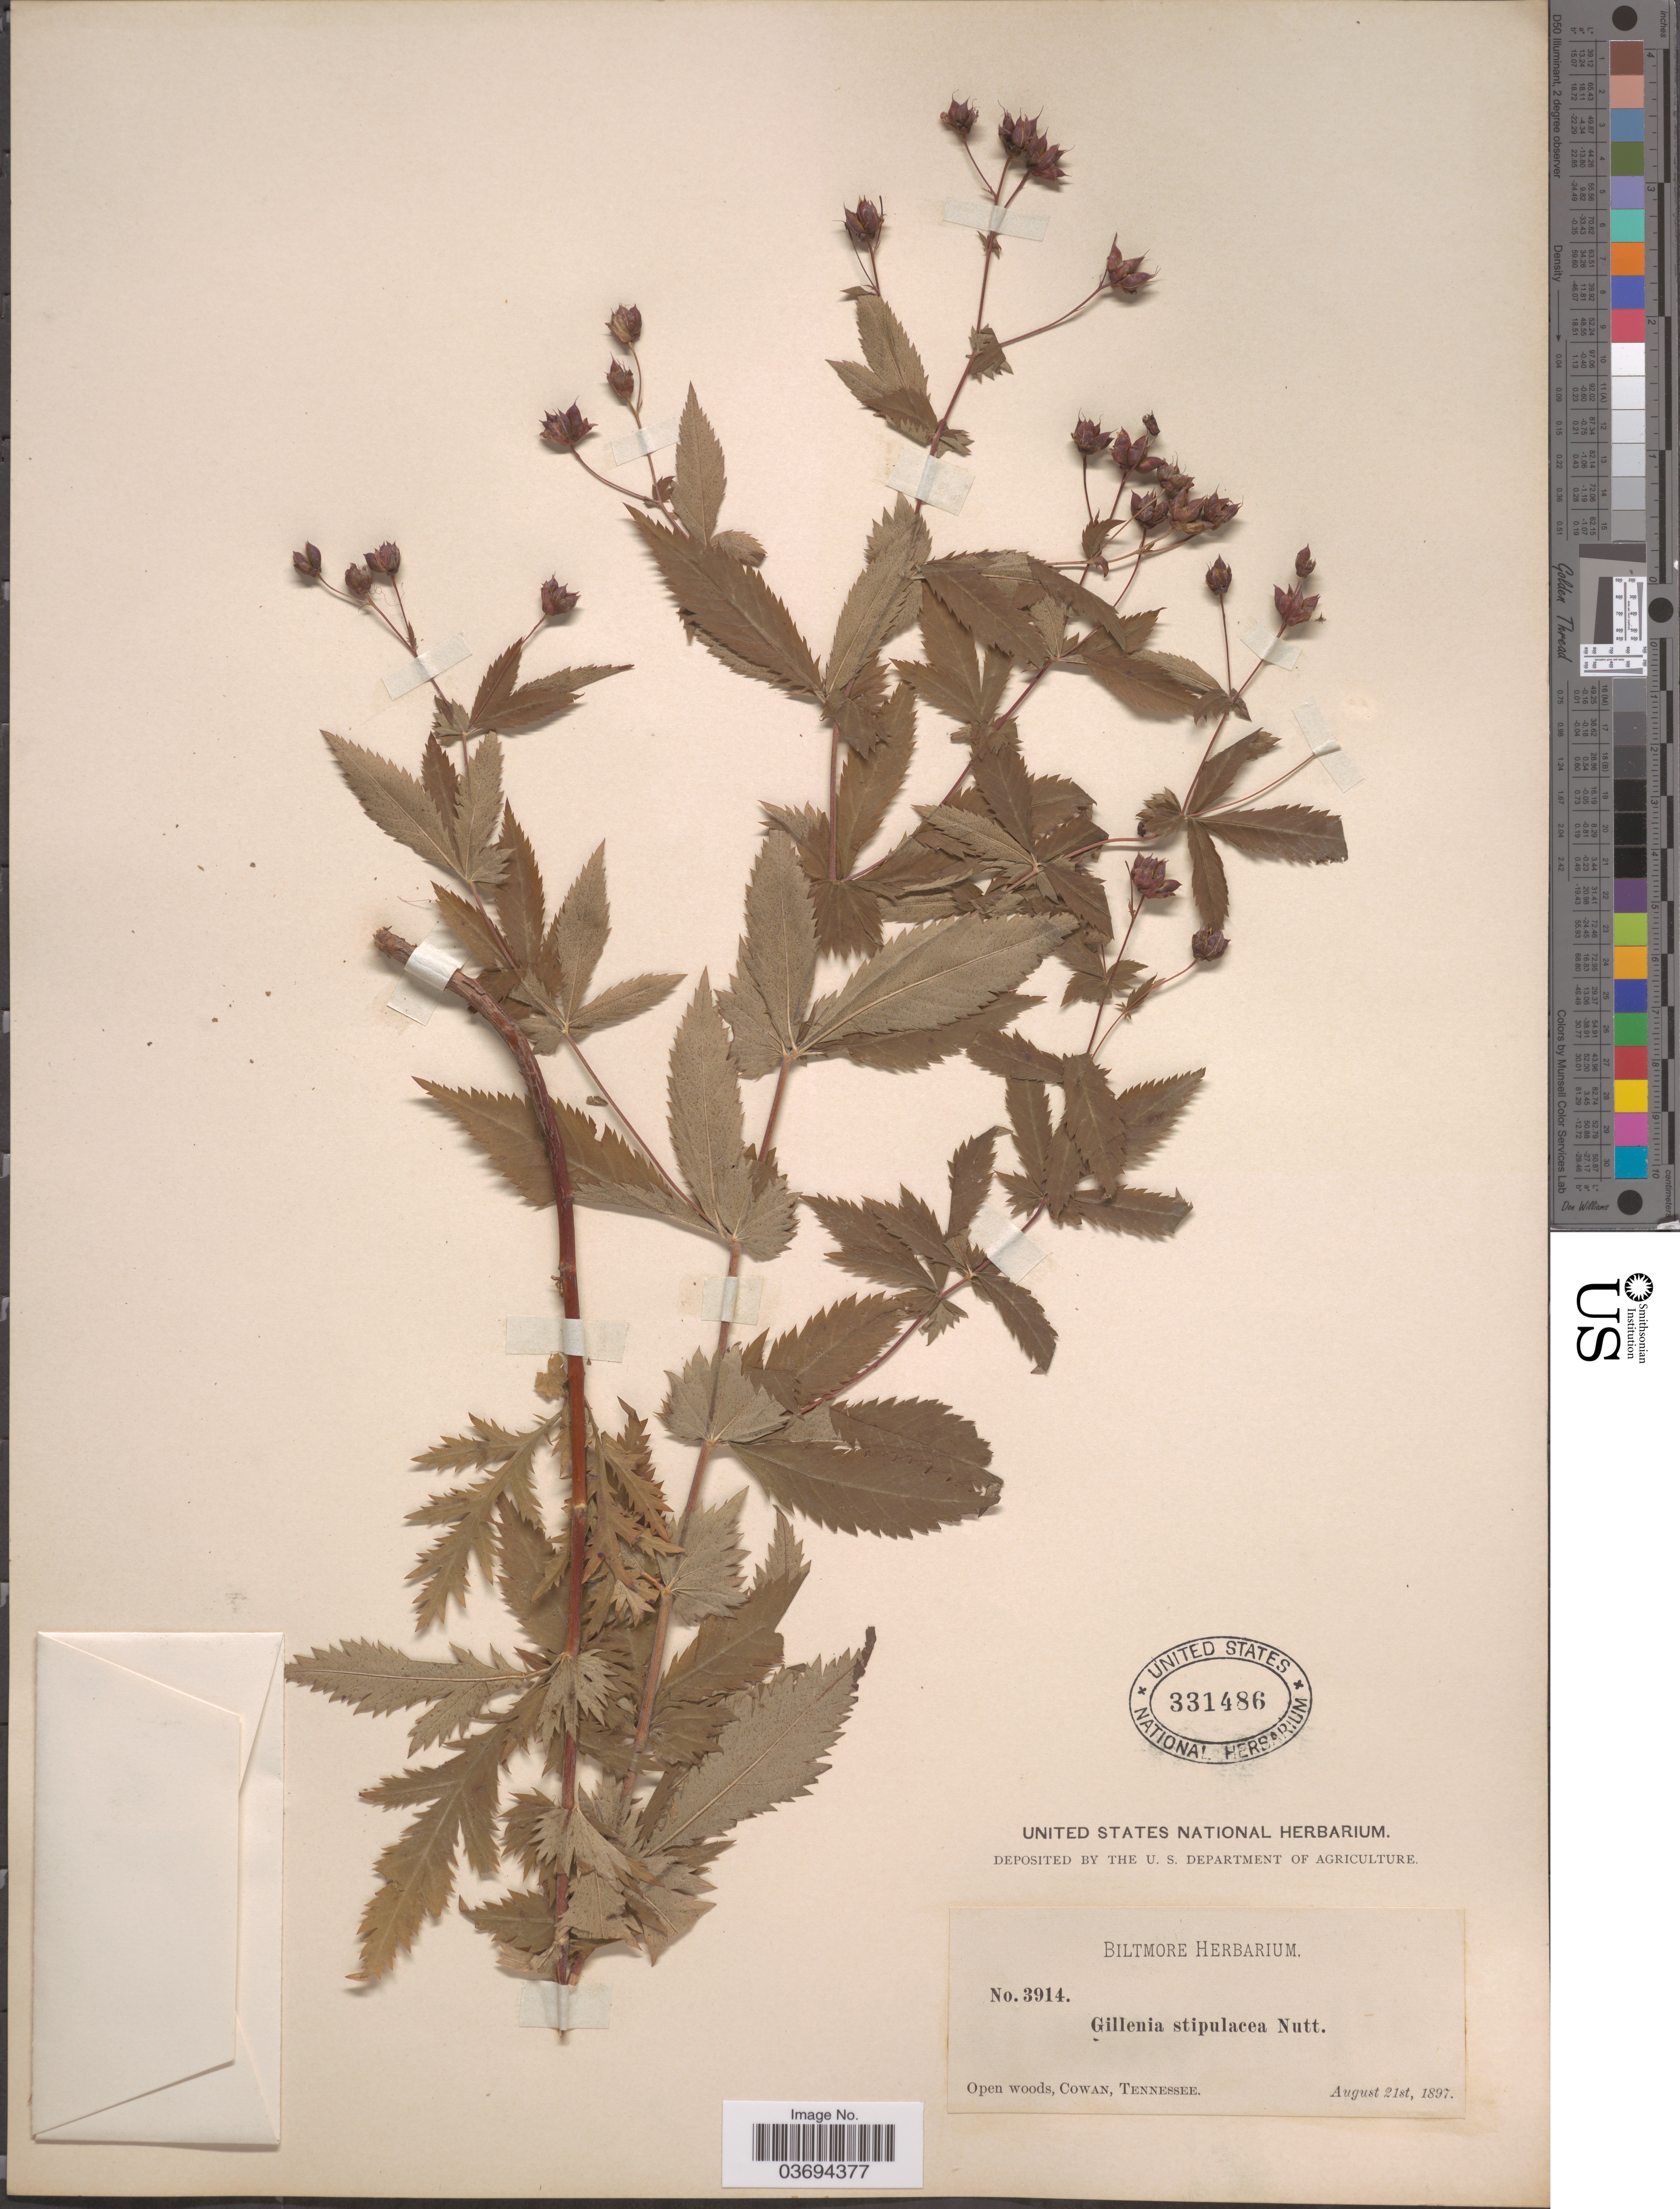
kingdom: Plantae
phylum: Tracheophyta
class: Magnoliopsida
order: Rosales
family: Rosaceae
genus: Gillenia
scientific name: Gillenia stipulata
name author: (Muhl. ex Willd.) Nutt.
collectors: ex herb. Biltmore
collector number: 3914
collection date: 1897-08-21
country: United States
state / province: Tennessee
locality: Cowan.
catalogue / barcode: US 331486